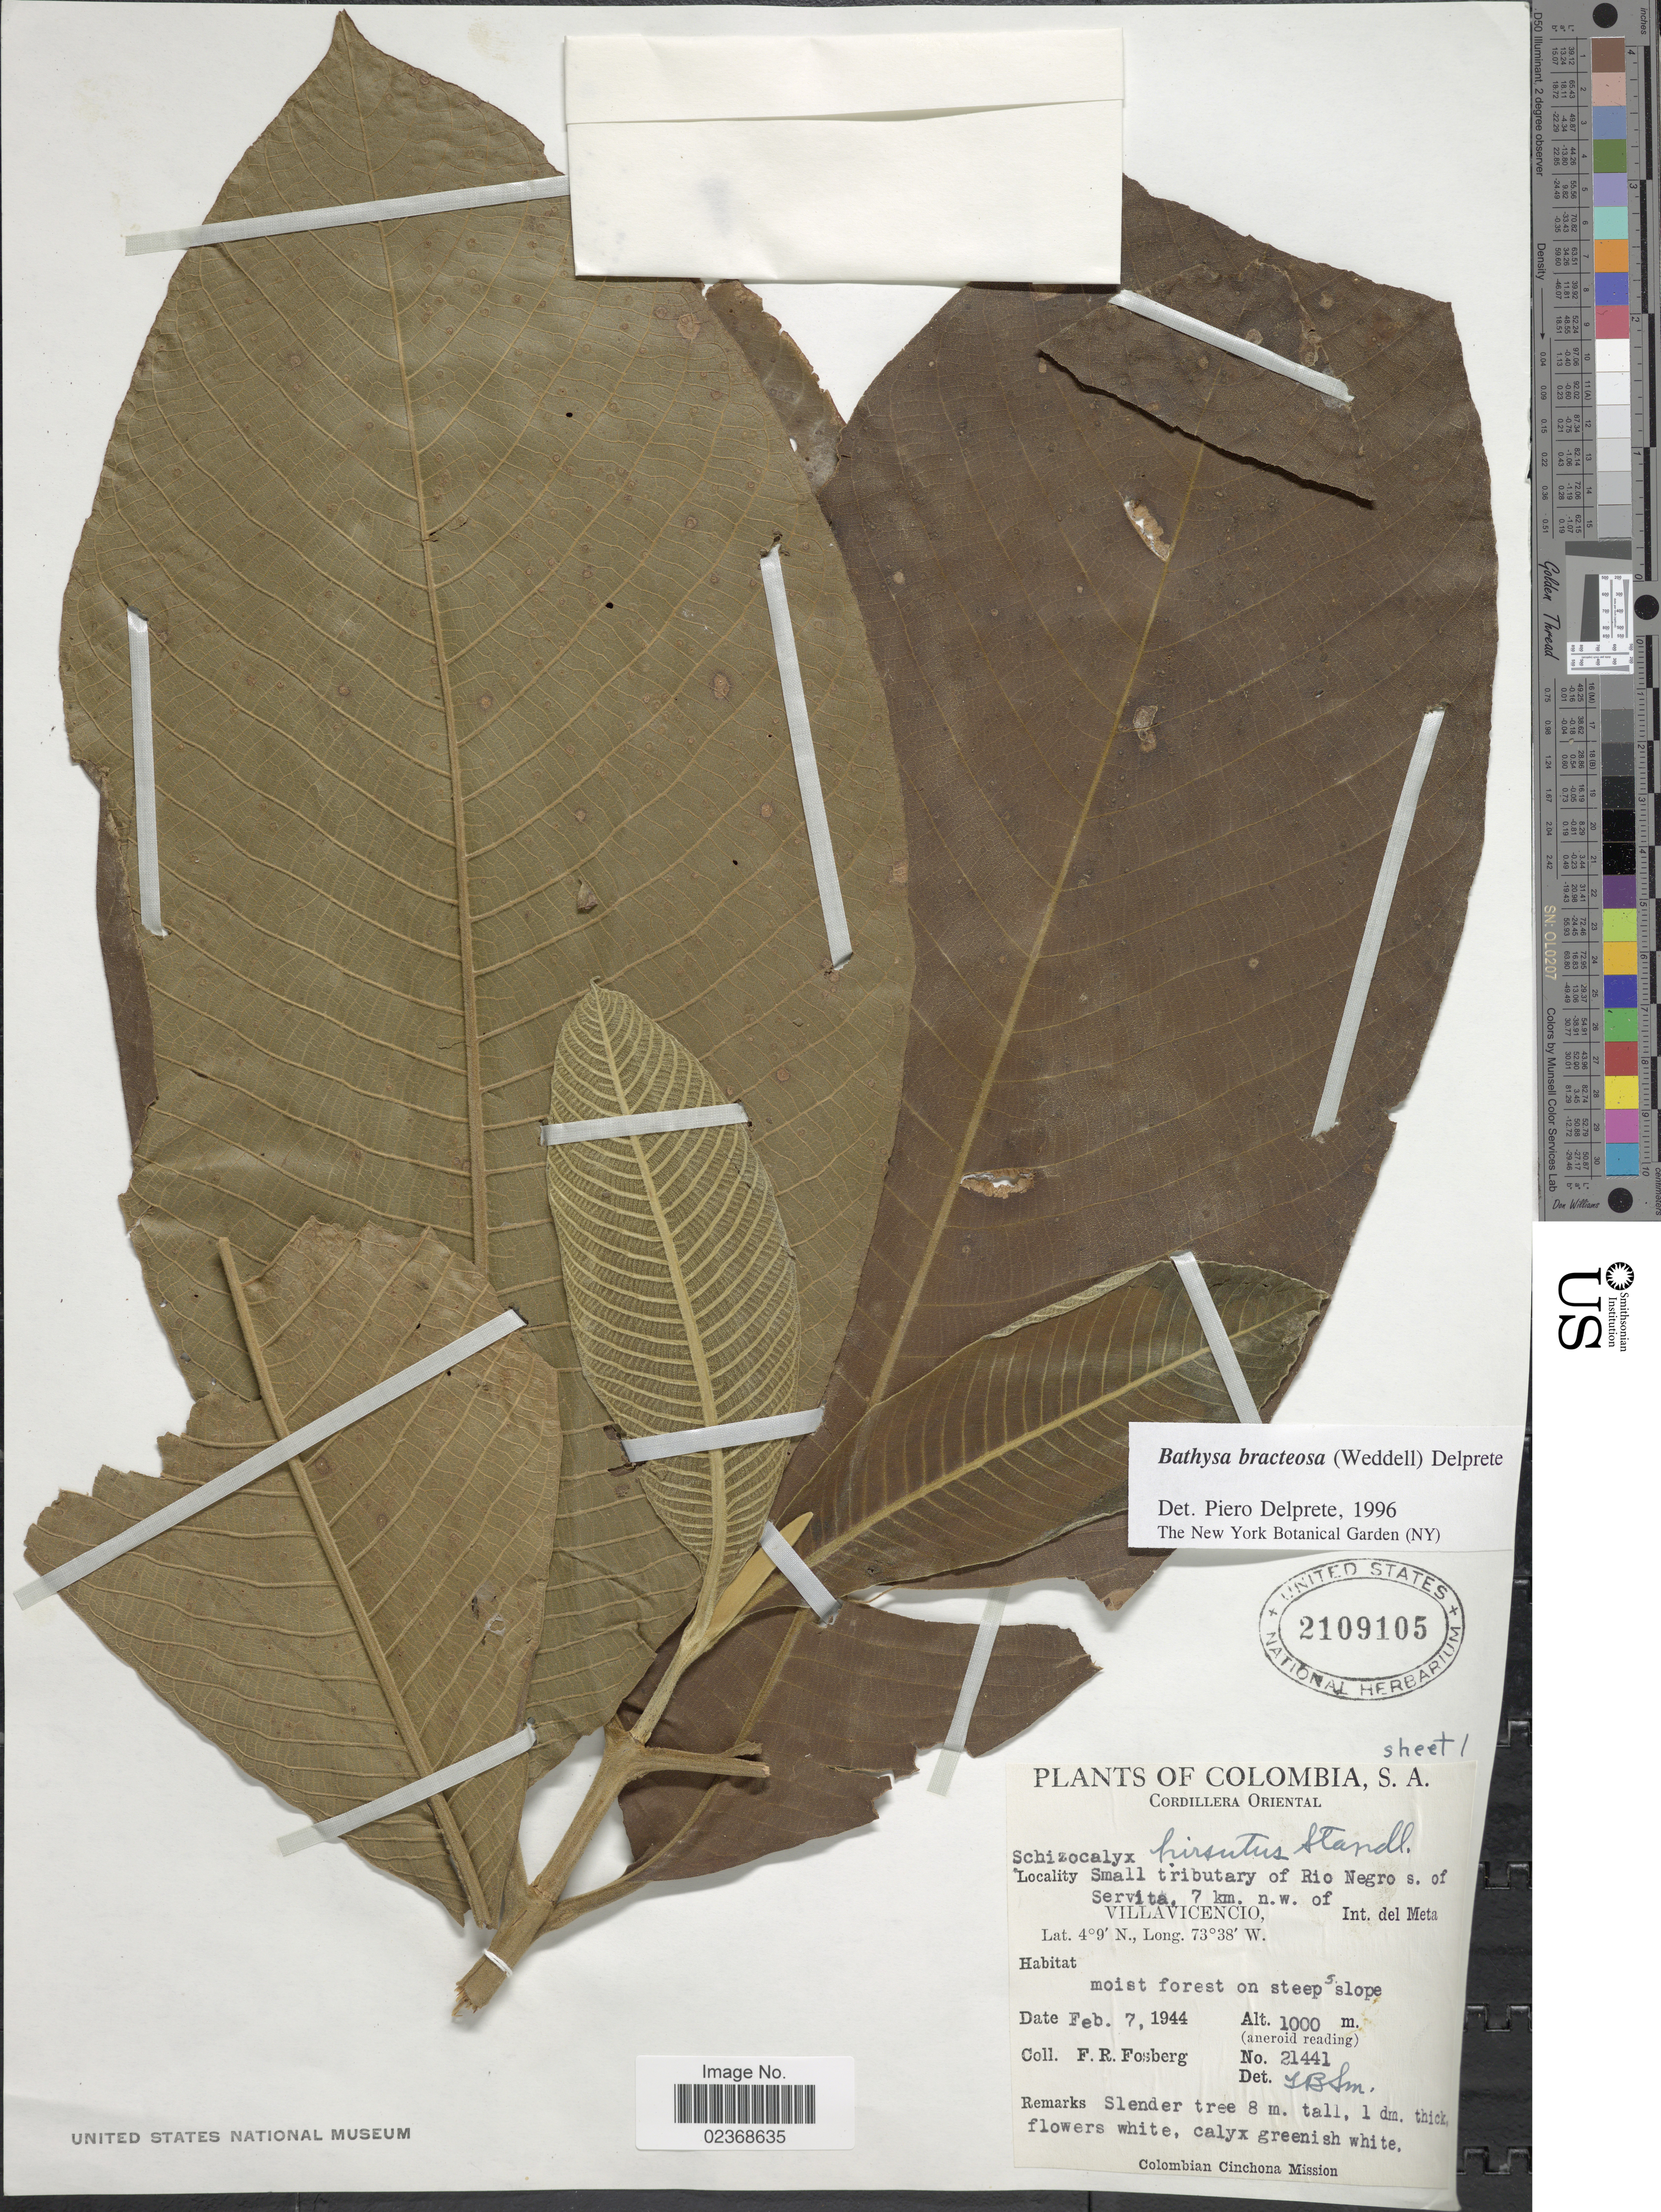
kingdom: Plantae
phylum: Tracheophyta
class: Magnoliopsida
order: Gentianales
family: Rubiaceae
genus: Schizocalyx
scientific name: Schizocalyx bracteosus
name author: Wedd.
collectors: F. R. Fosberg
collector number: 21441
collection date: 1944-02-07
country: Colombia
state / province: Meta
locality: Cordillera Oriental, small tributary of Rio Negro s. of Servita, 7 km. n.w. of Villavicencio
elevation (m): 1000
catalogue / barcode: US 2109105